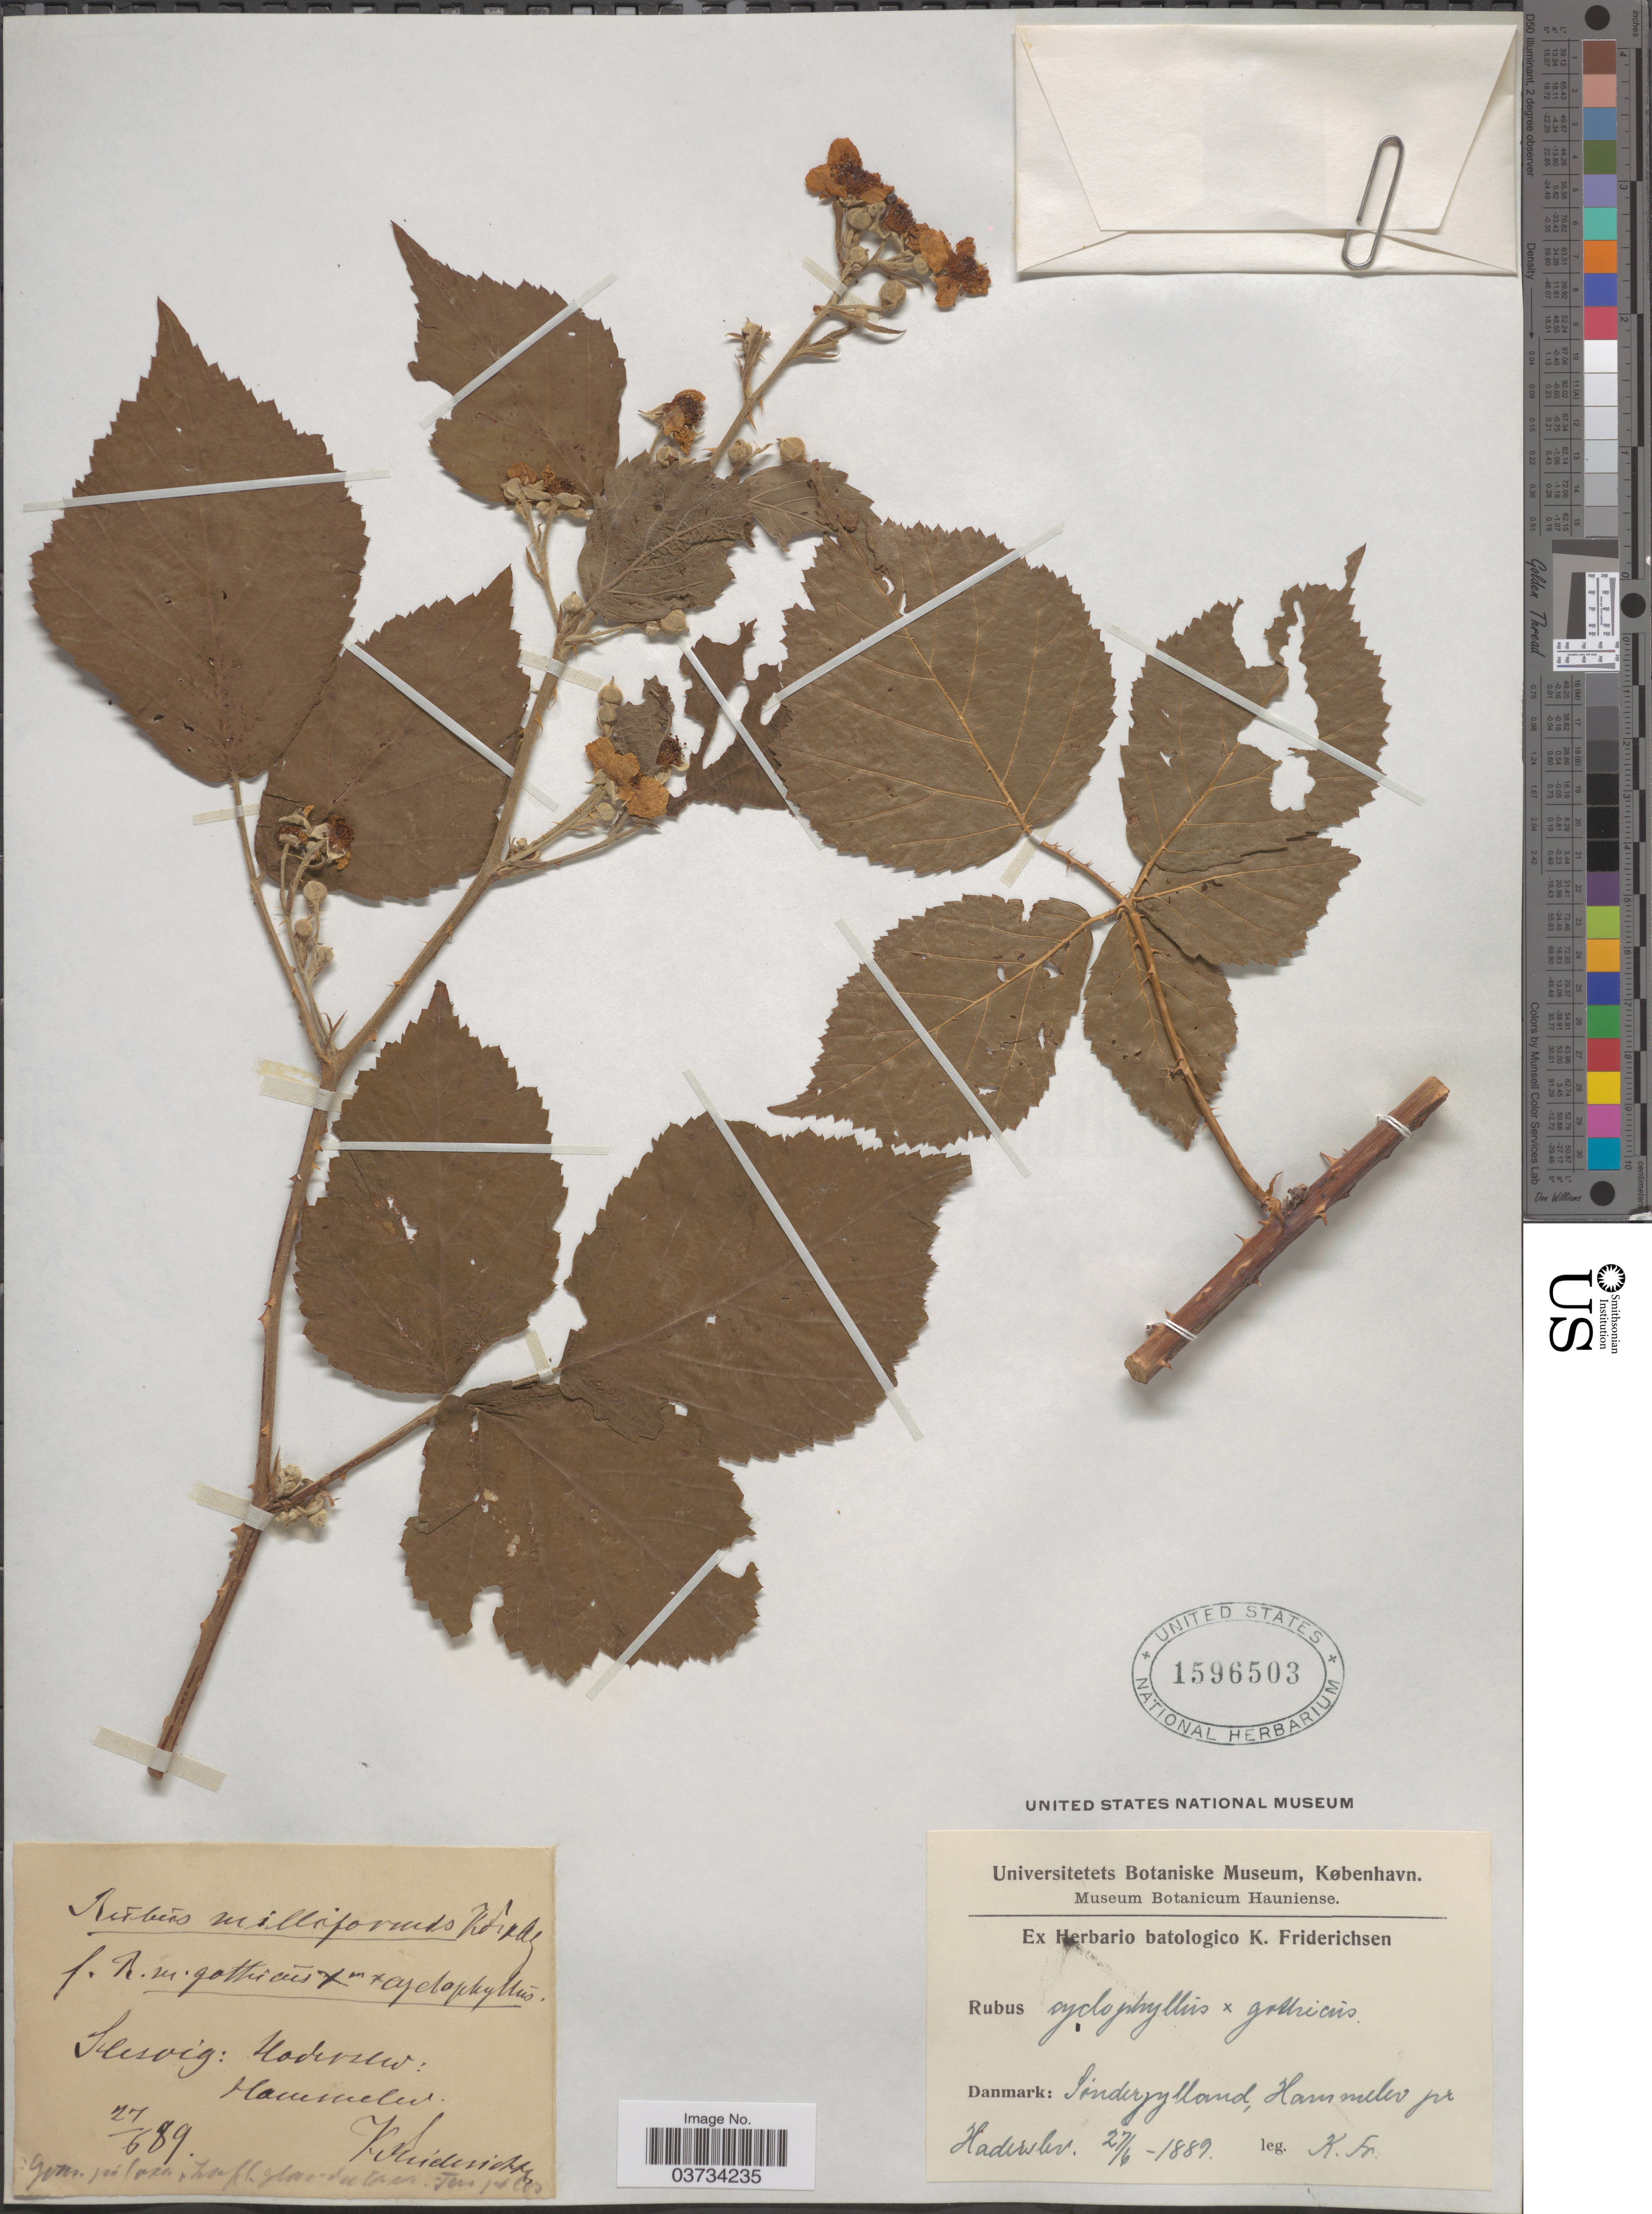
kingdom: Plantae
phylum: Tracheophyta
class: Magnoliopsida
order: Rosales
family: Rosaceae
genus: Rubus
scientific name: Rubus cyclophyllus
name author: Lindeb.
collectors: K. Friderichsen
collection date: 1889-06-27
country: Denmark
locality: Danmark: Sónderjylland, Hammelev pr Haderslev. Slesvig.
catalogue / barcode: US 1596503